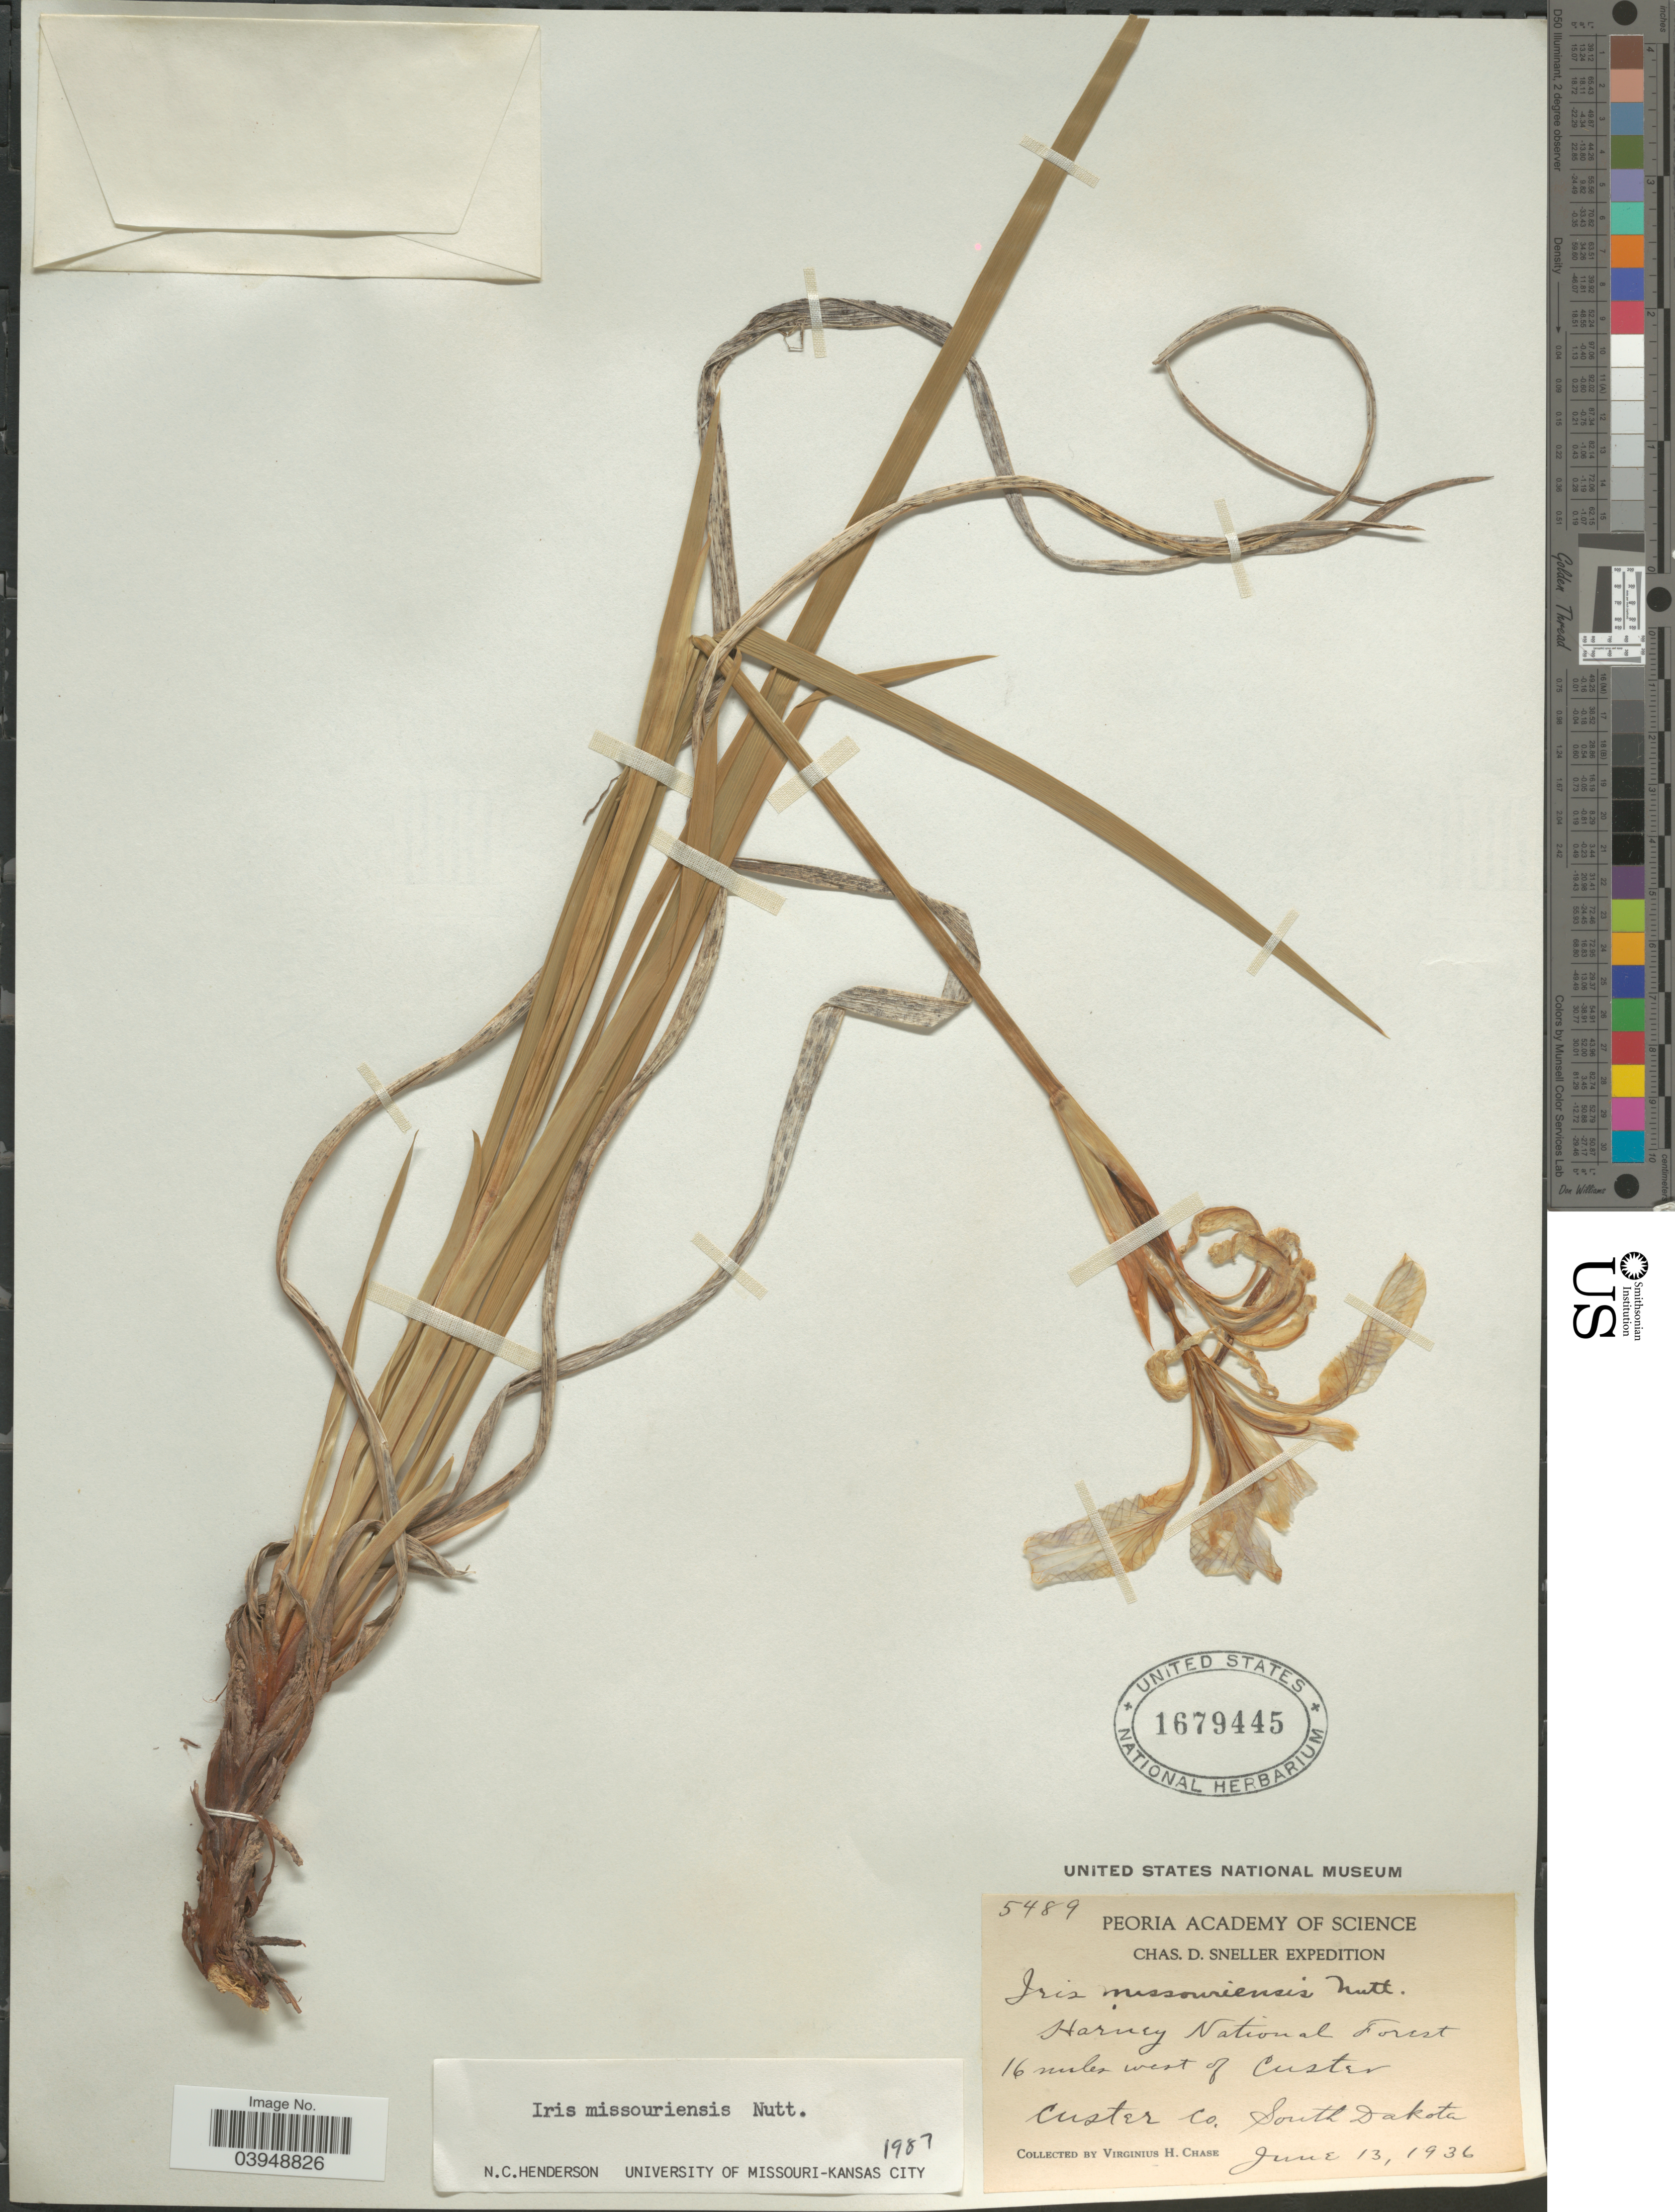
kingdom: Plantae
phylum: Tracheophyta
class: Liliopsida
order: Asparagales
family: Iridaceae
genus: Iris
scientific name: Iris missouriensis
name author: Nutt.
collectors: V. H. Chase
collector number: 5489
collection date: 1936-06-13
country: United States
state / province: South Dakota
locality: Harney National Forest 16 miles west of Custer. Custer Co.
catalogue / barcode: US 1679445